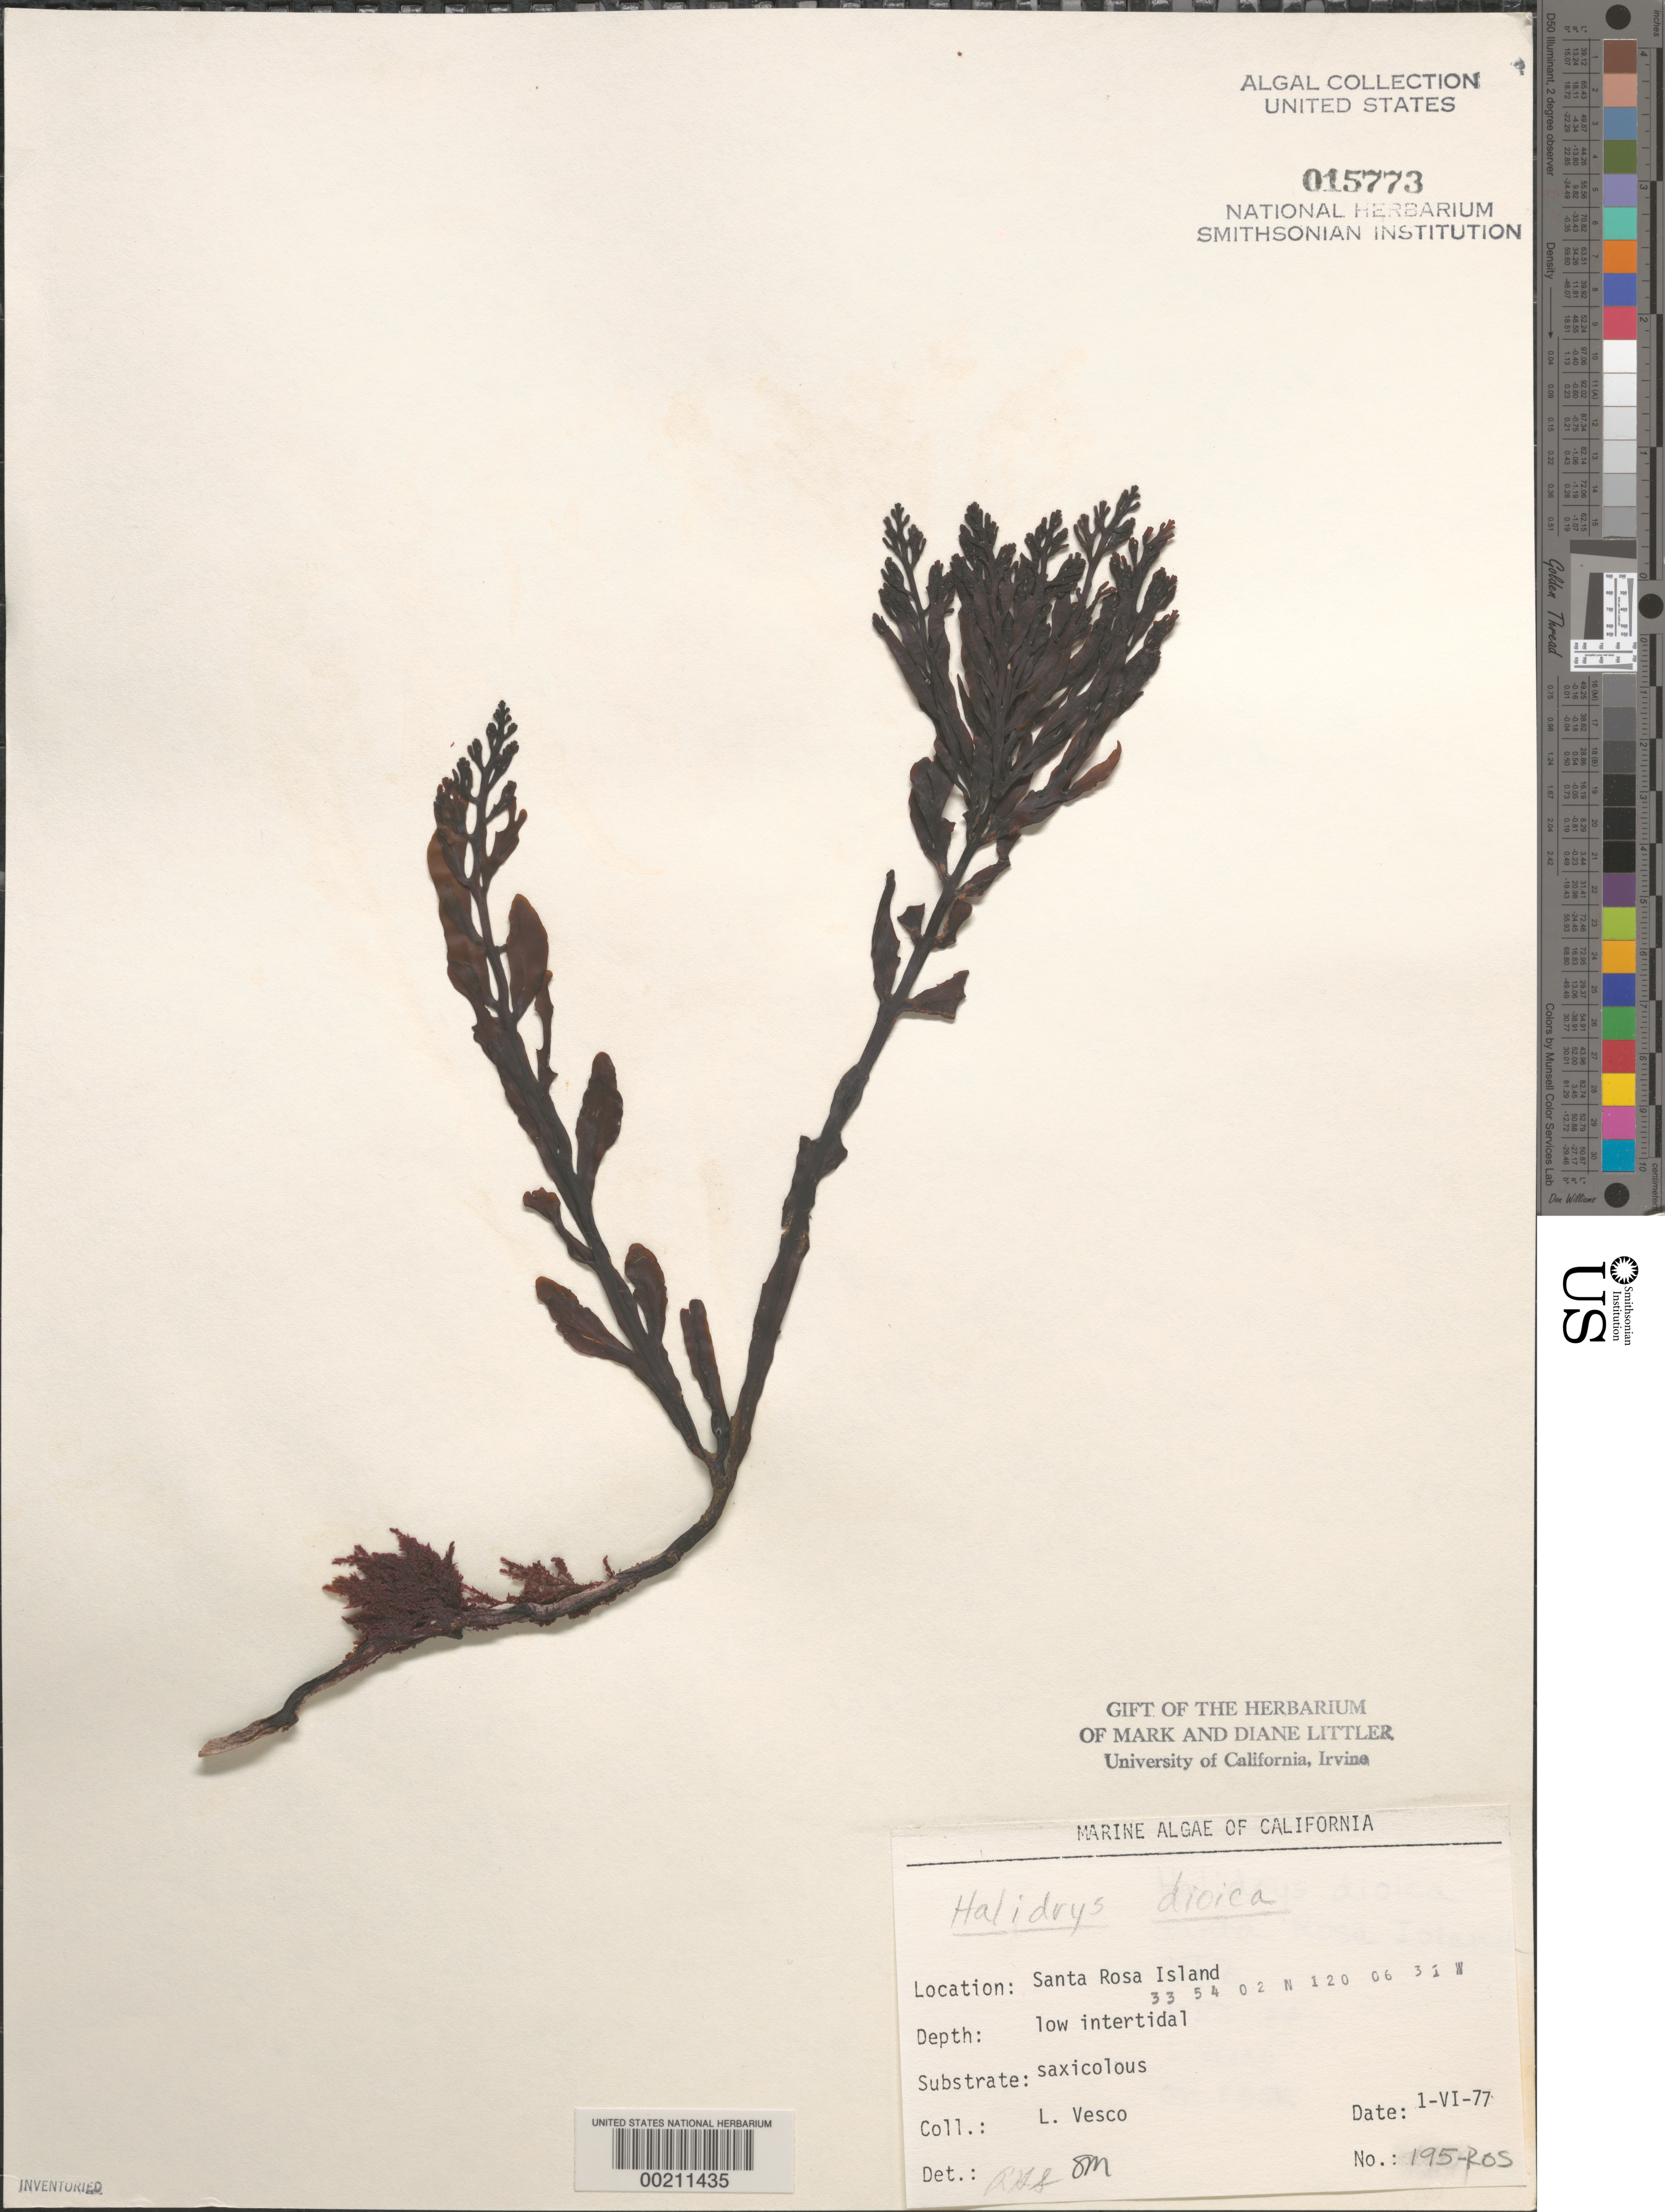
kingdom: Chromista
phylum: Ochrophyta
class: Phaeophyceae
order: Fucales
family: Sargassaceae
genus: Halidrys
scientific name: Halidrys dioica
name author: N.L. Gardner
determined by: Sims, Robert H.; Murray, S. N.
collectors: L. Vesco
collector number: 195-ROS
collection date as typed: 01 Jun 1977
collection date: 1977-06-01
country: United States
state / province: California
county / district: Santa Barbara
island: Santa Rosa Island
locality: Johnson's Lee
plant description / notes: BLM-SOCALBIGHT Rocky Intertidal Survey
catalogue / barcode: US 15773